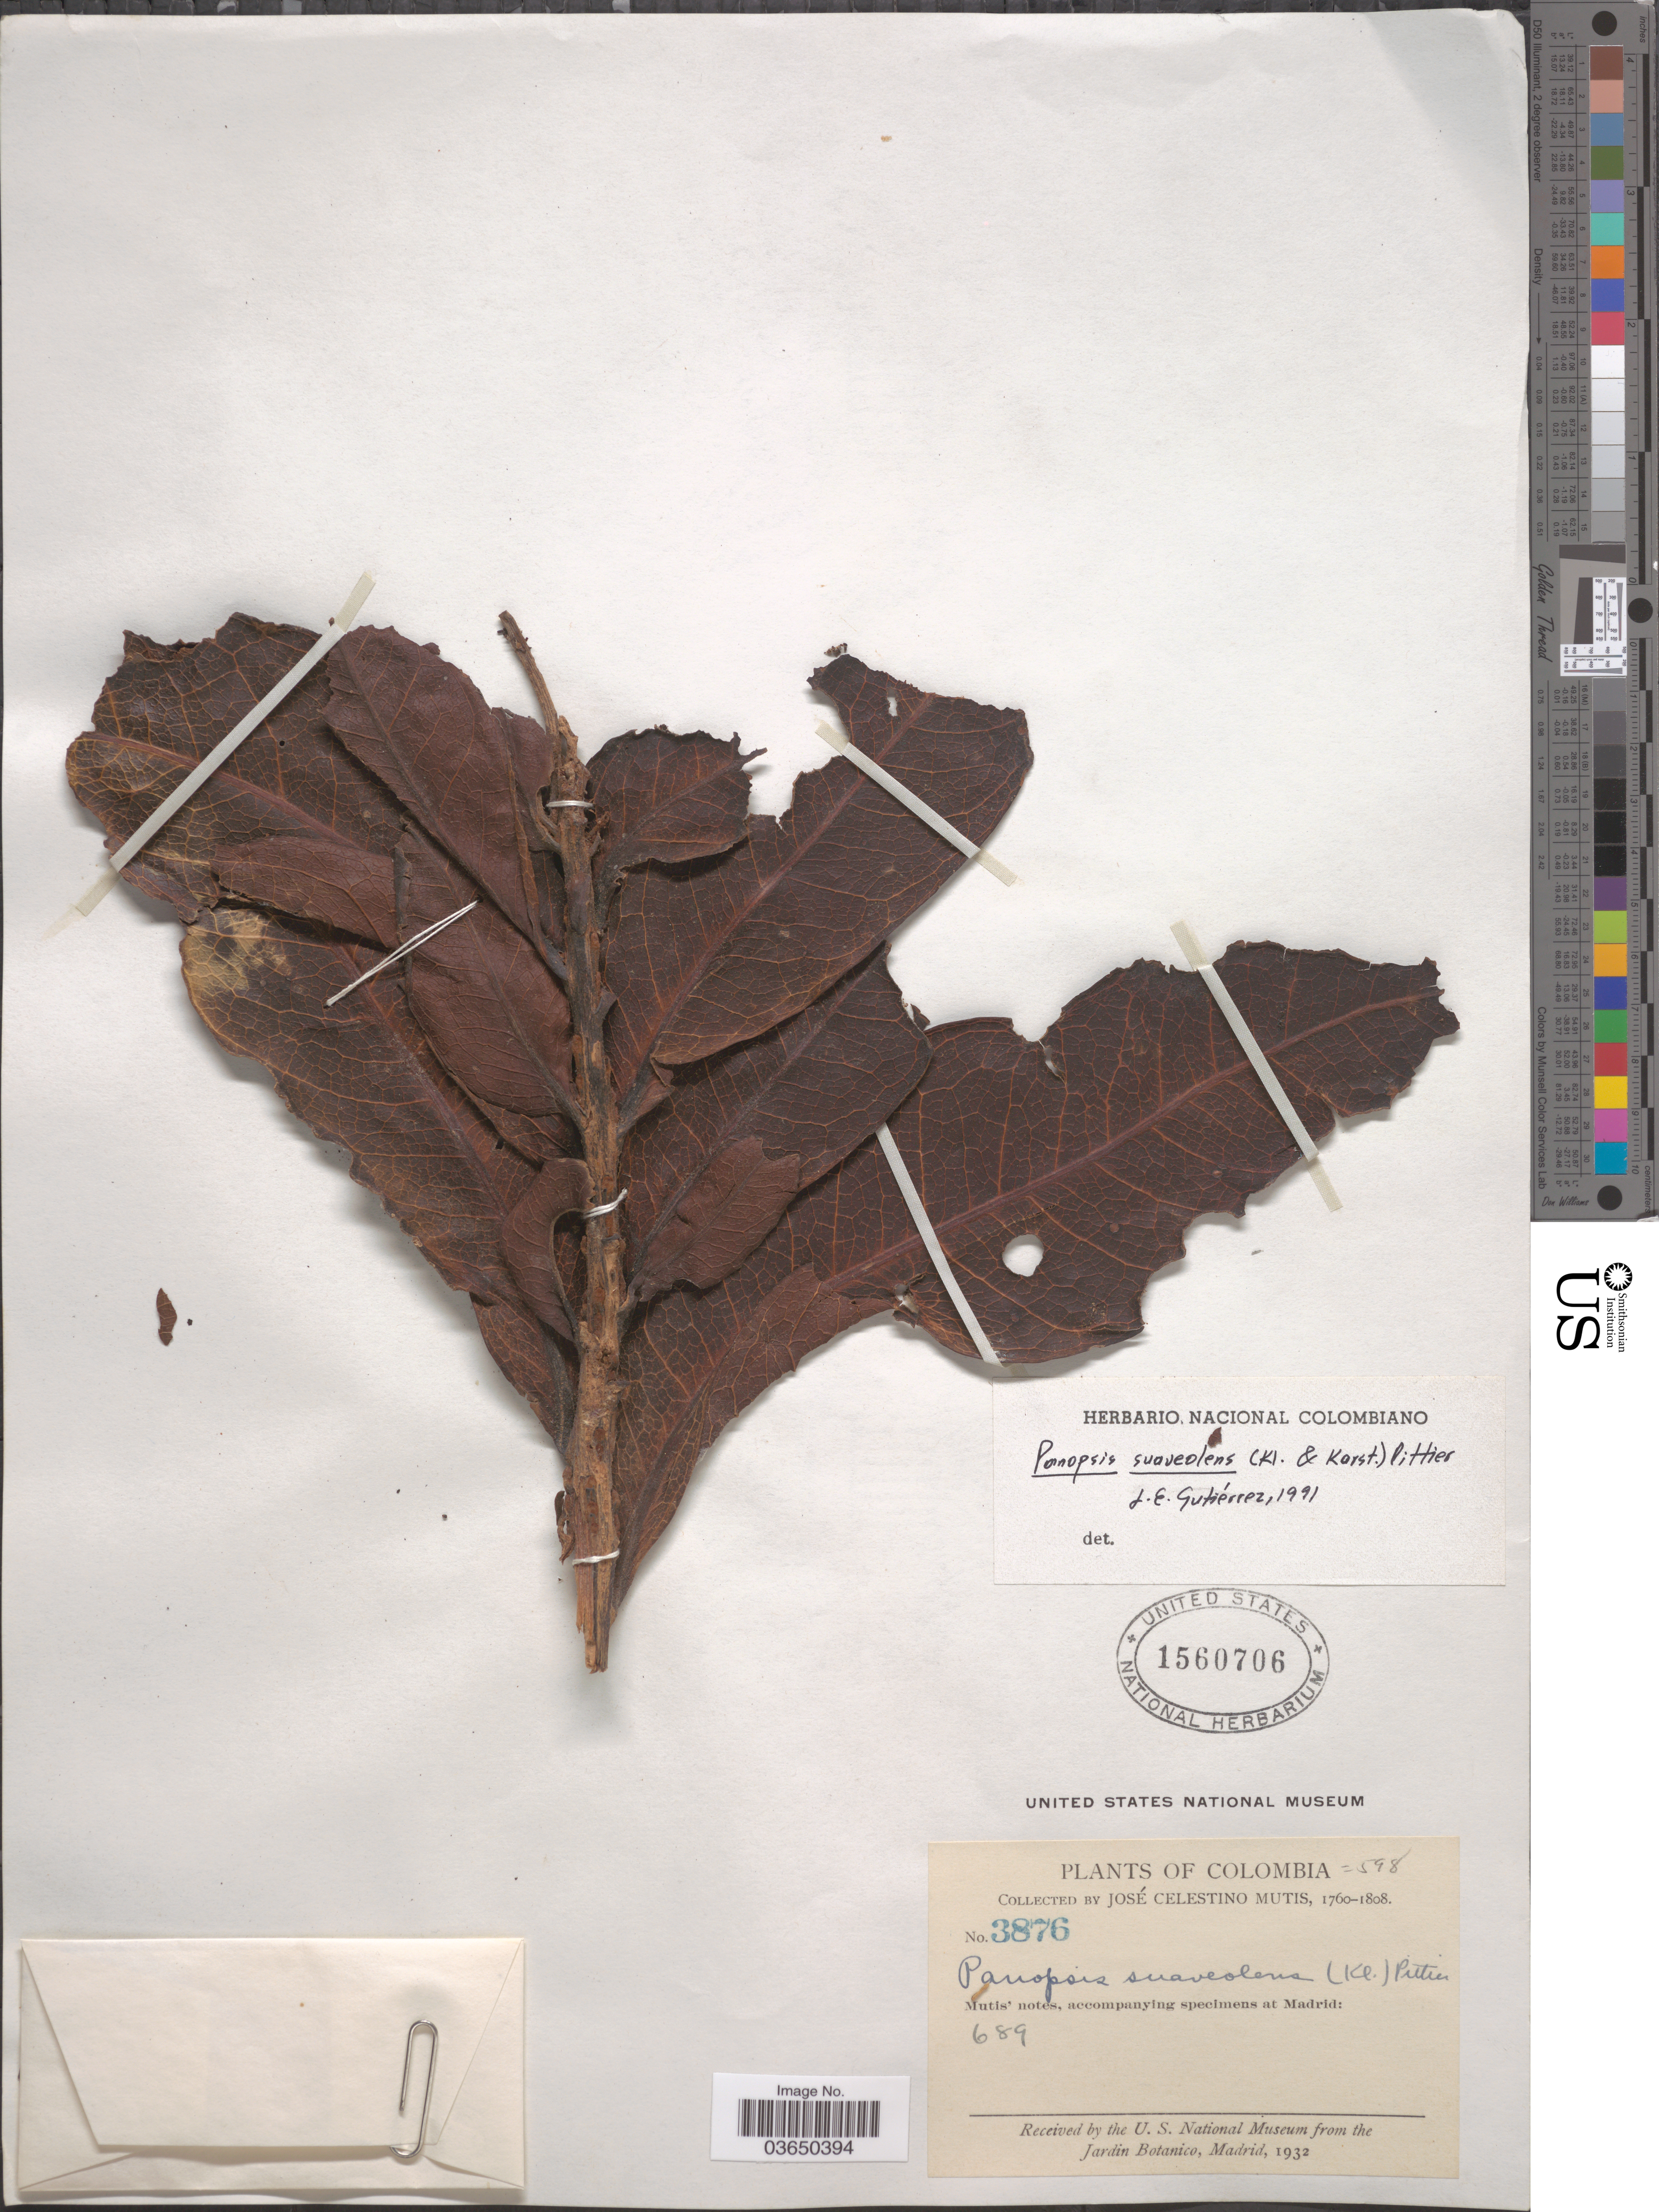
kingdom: Plantae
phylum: Tracheophyta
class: Magnoliopsida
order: Proteales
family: Proteaceae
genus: Panopsis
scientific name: Panopsis suaveolens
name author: (Klotzsch & H. Karst.) Pittier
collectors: J. C. B. Mutis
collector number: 3876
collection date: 1760/1808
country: Colombia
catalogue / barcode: US 1560706